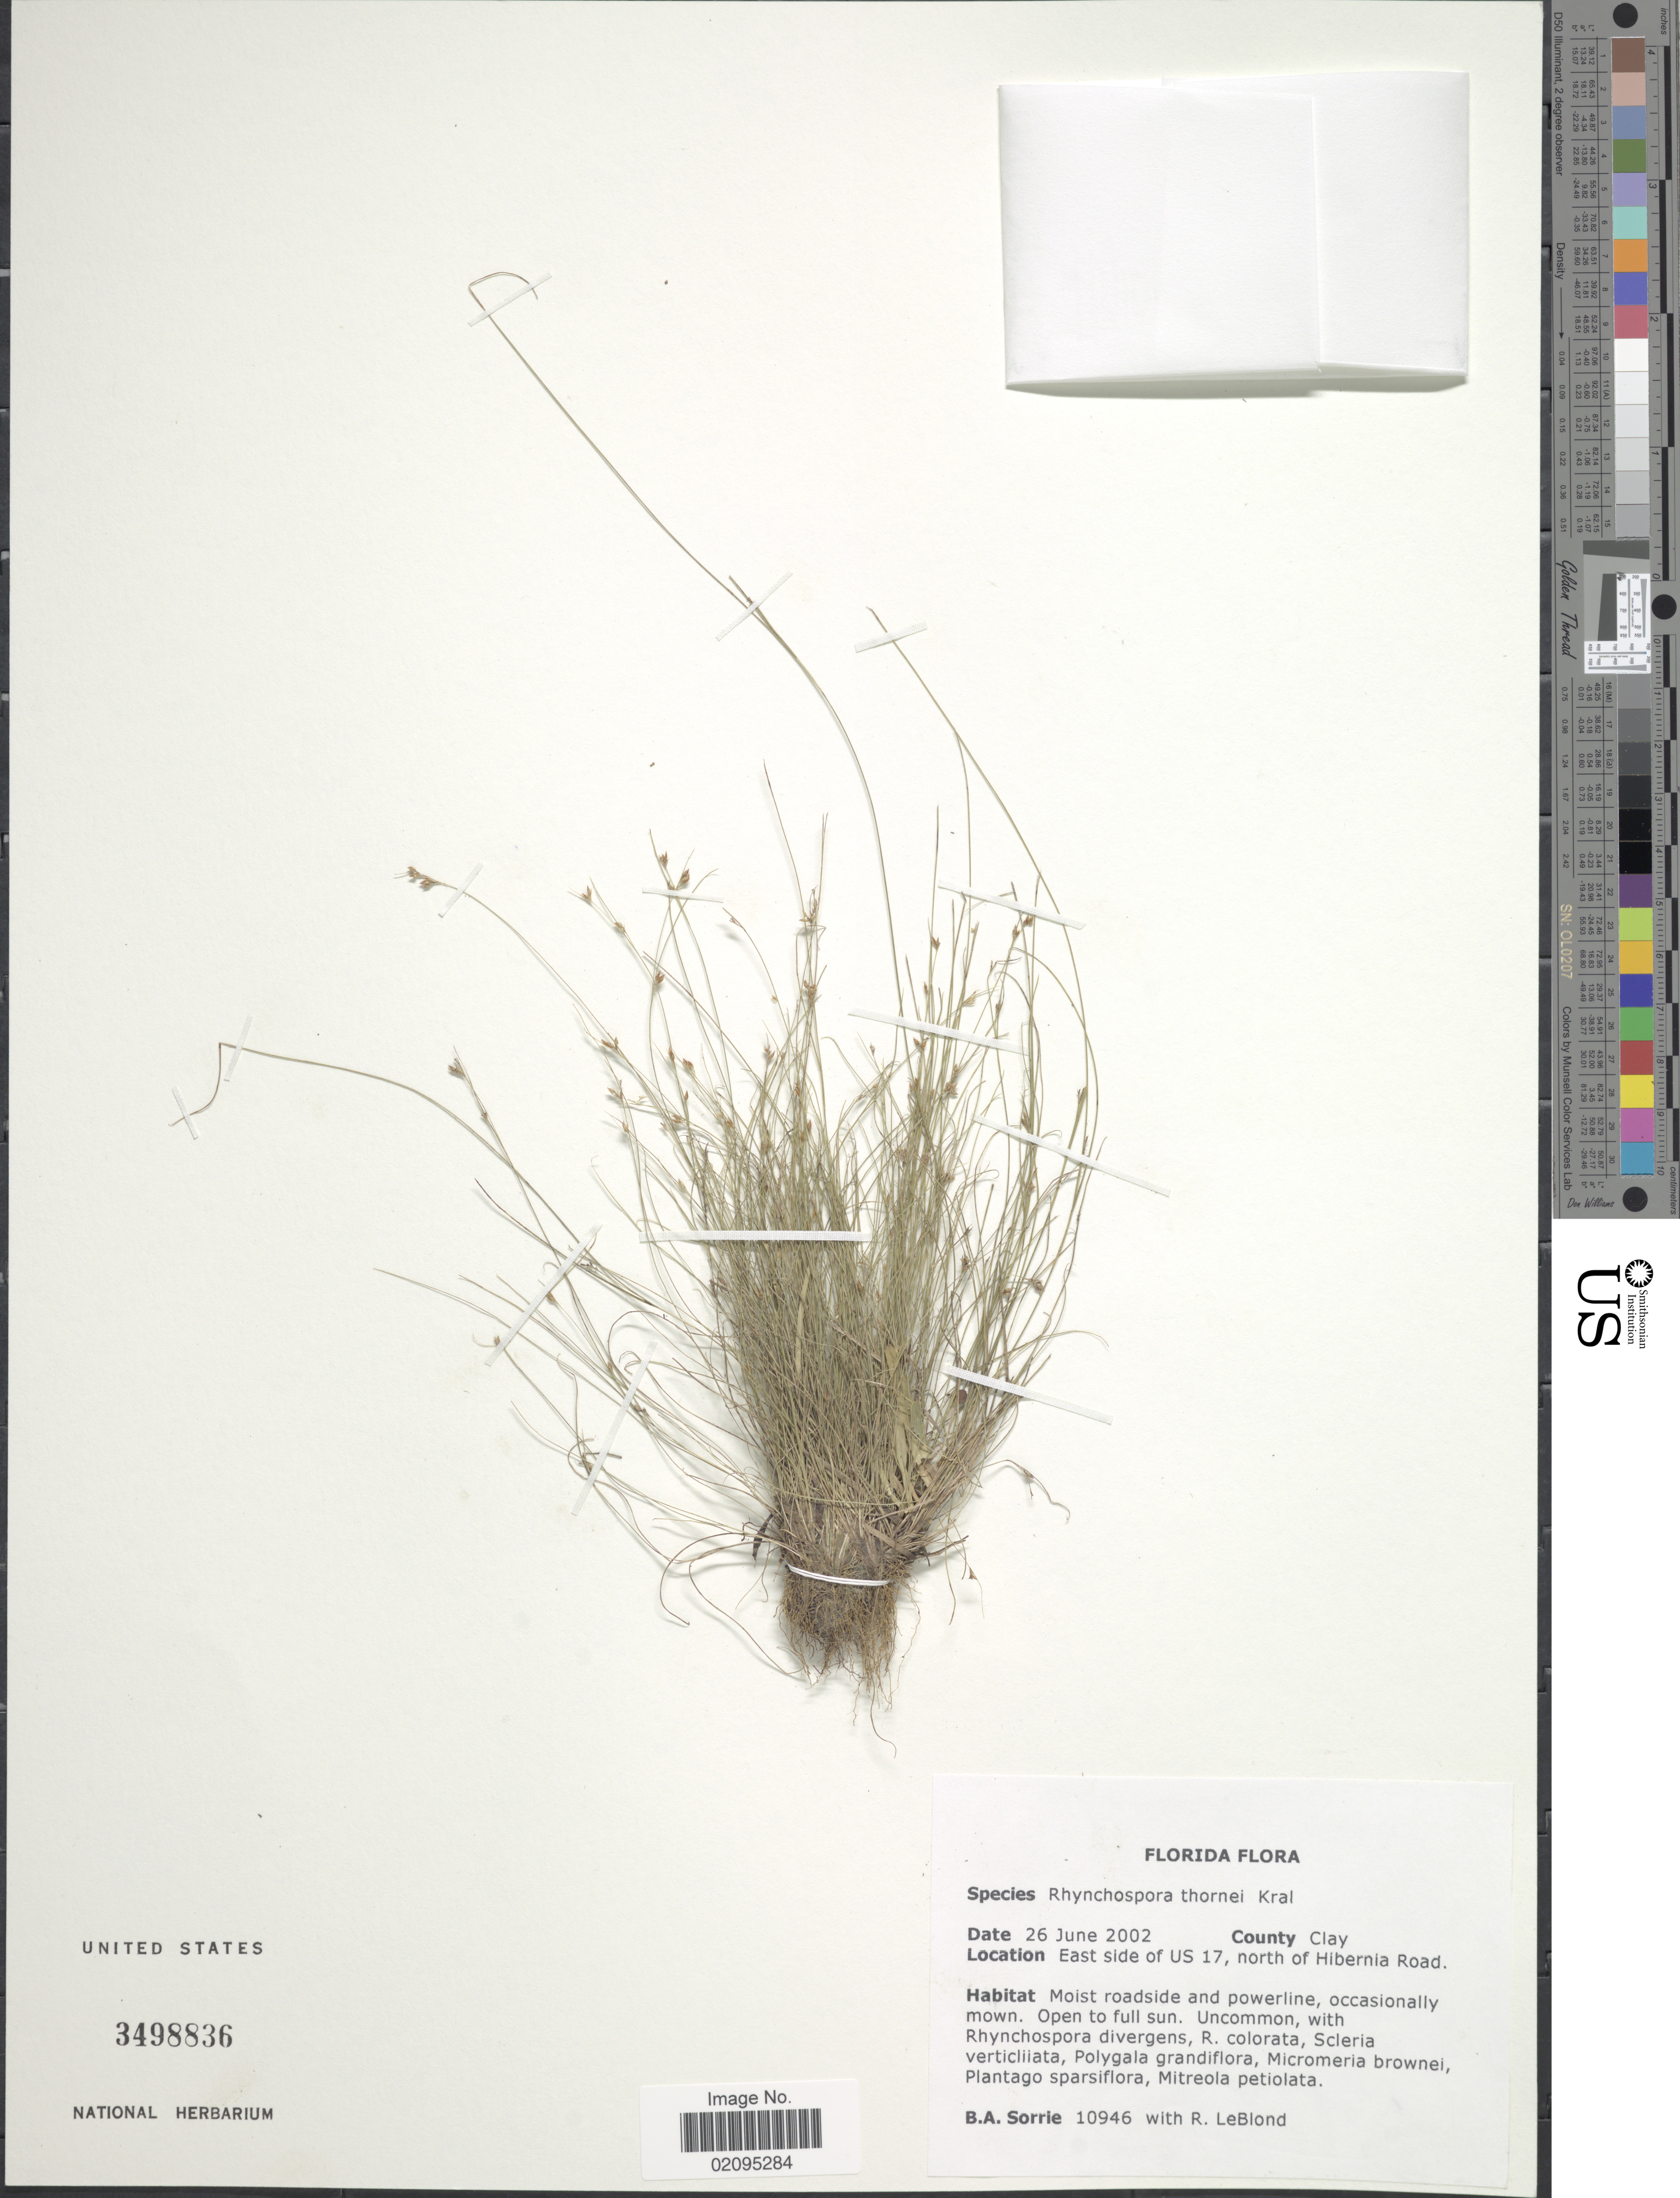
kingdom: Plantae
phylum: Tracheophyta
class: Liliopsida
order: Poales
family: Cyperaceae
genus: Rhynchospora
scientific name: Rhynchospora thornei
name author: Kral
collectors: B. Sorrie & R. J. LeBlond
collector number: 10946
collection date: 2002-06-26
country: United States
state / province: Florida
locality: County Clay, East side of US 17, north of Hibernia Road, moist roadside and powerline, occasionally mown.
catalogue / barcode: US 3498836